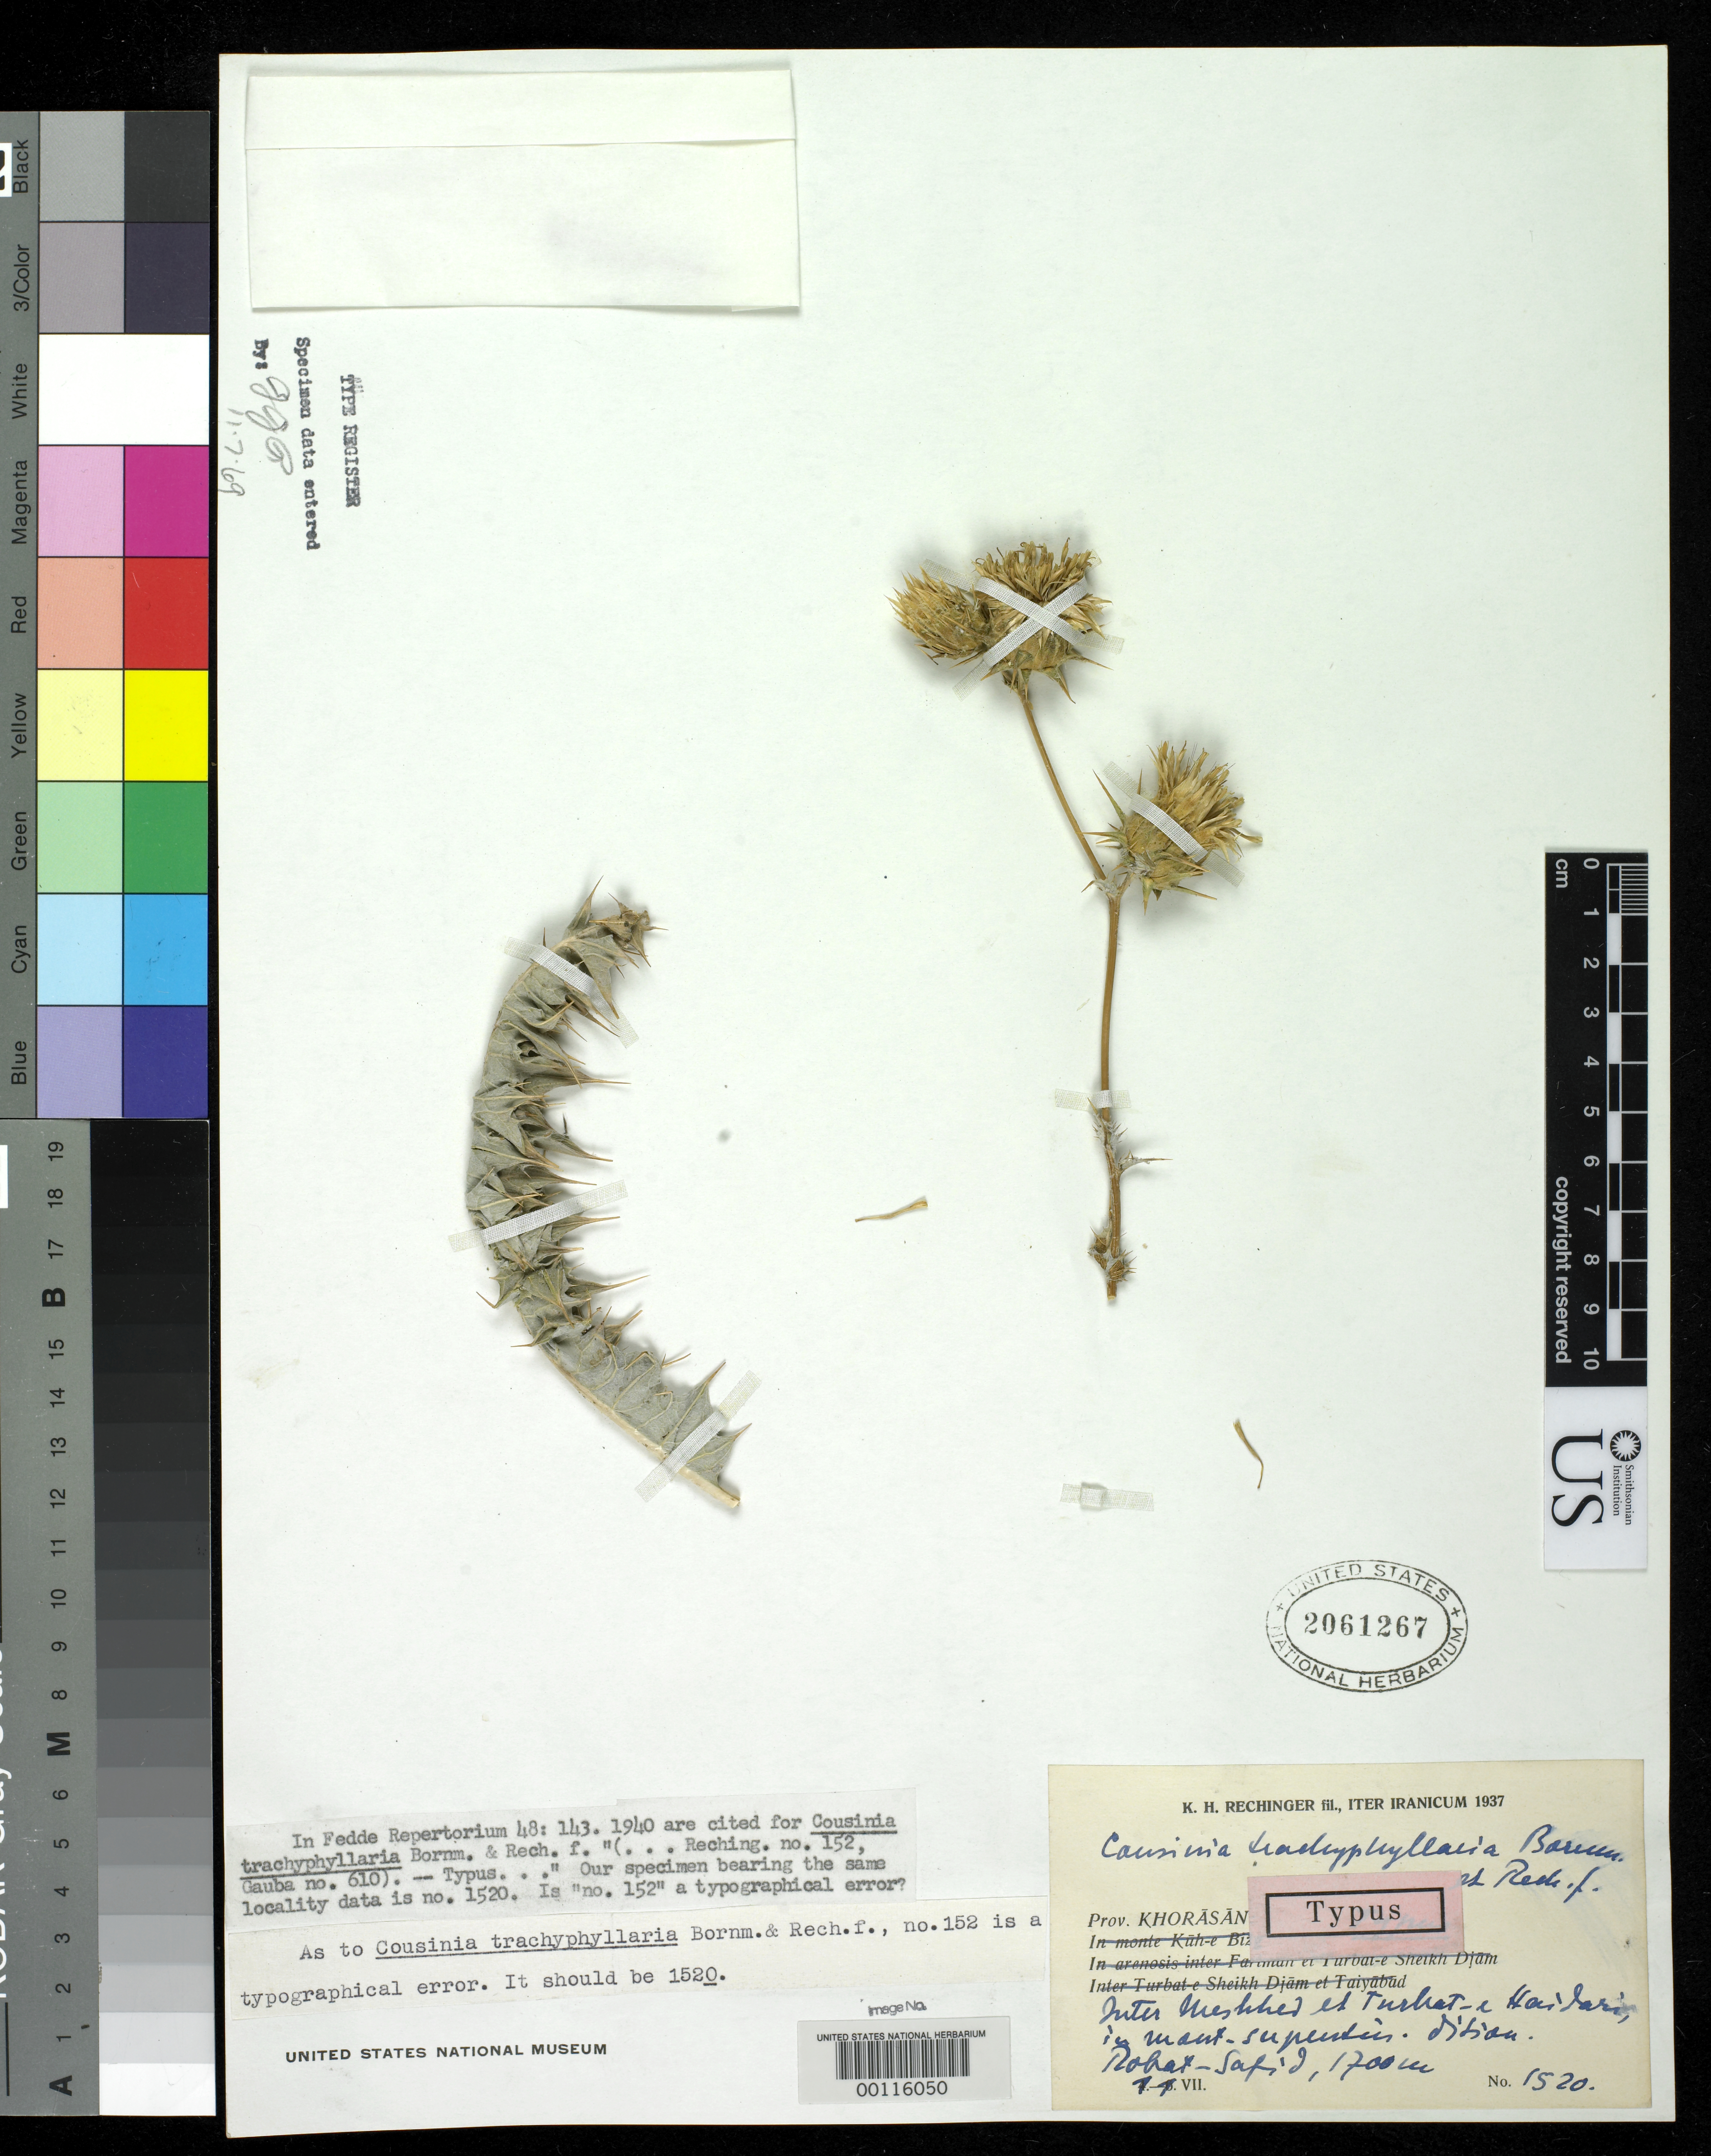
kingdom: Plantae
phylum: Tracheophyta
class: Magnoliopsida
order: Asterales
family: Asteraceae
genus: Cousinia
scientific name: Cousinia trachyphyllaria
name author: Bornm. & Rech. f.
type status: Isosyntype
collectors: K. H. Rechinger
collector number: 1520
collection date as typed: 11 Jul 1937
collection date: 1937-07-11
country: Iran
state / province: Khorasan [obsolete]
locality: Between Meshhed and Turbat-e Haidari.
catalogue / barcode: US 2061267